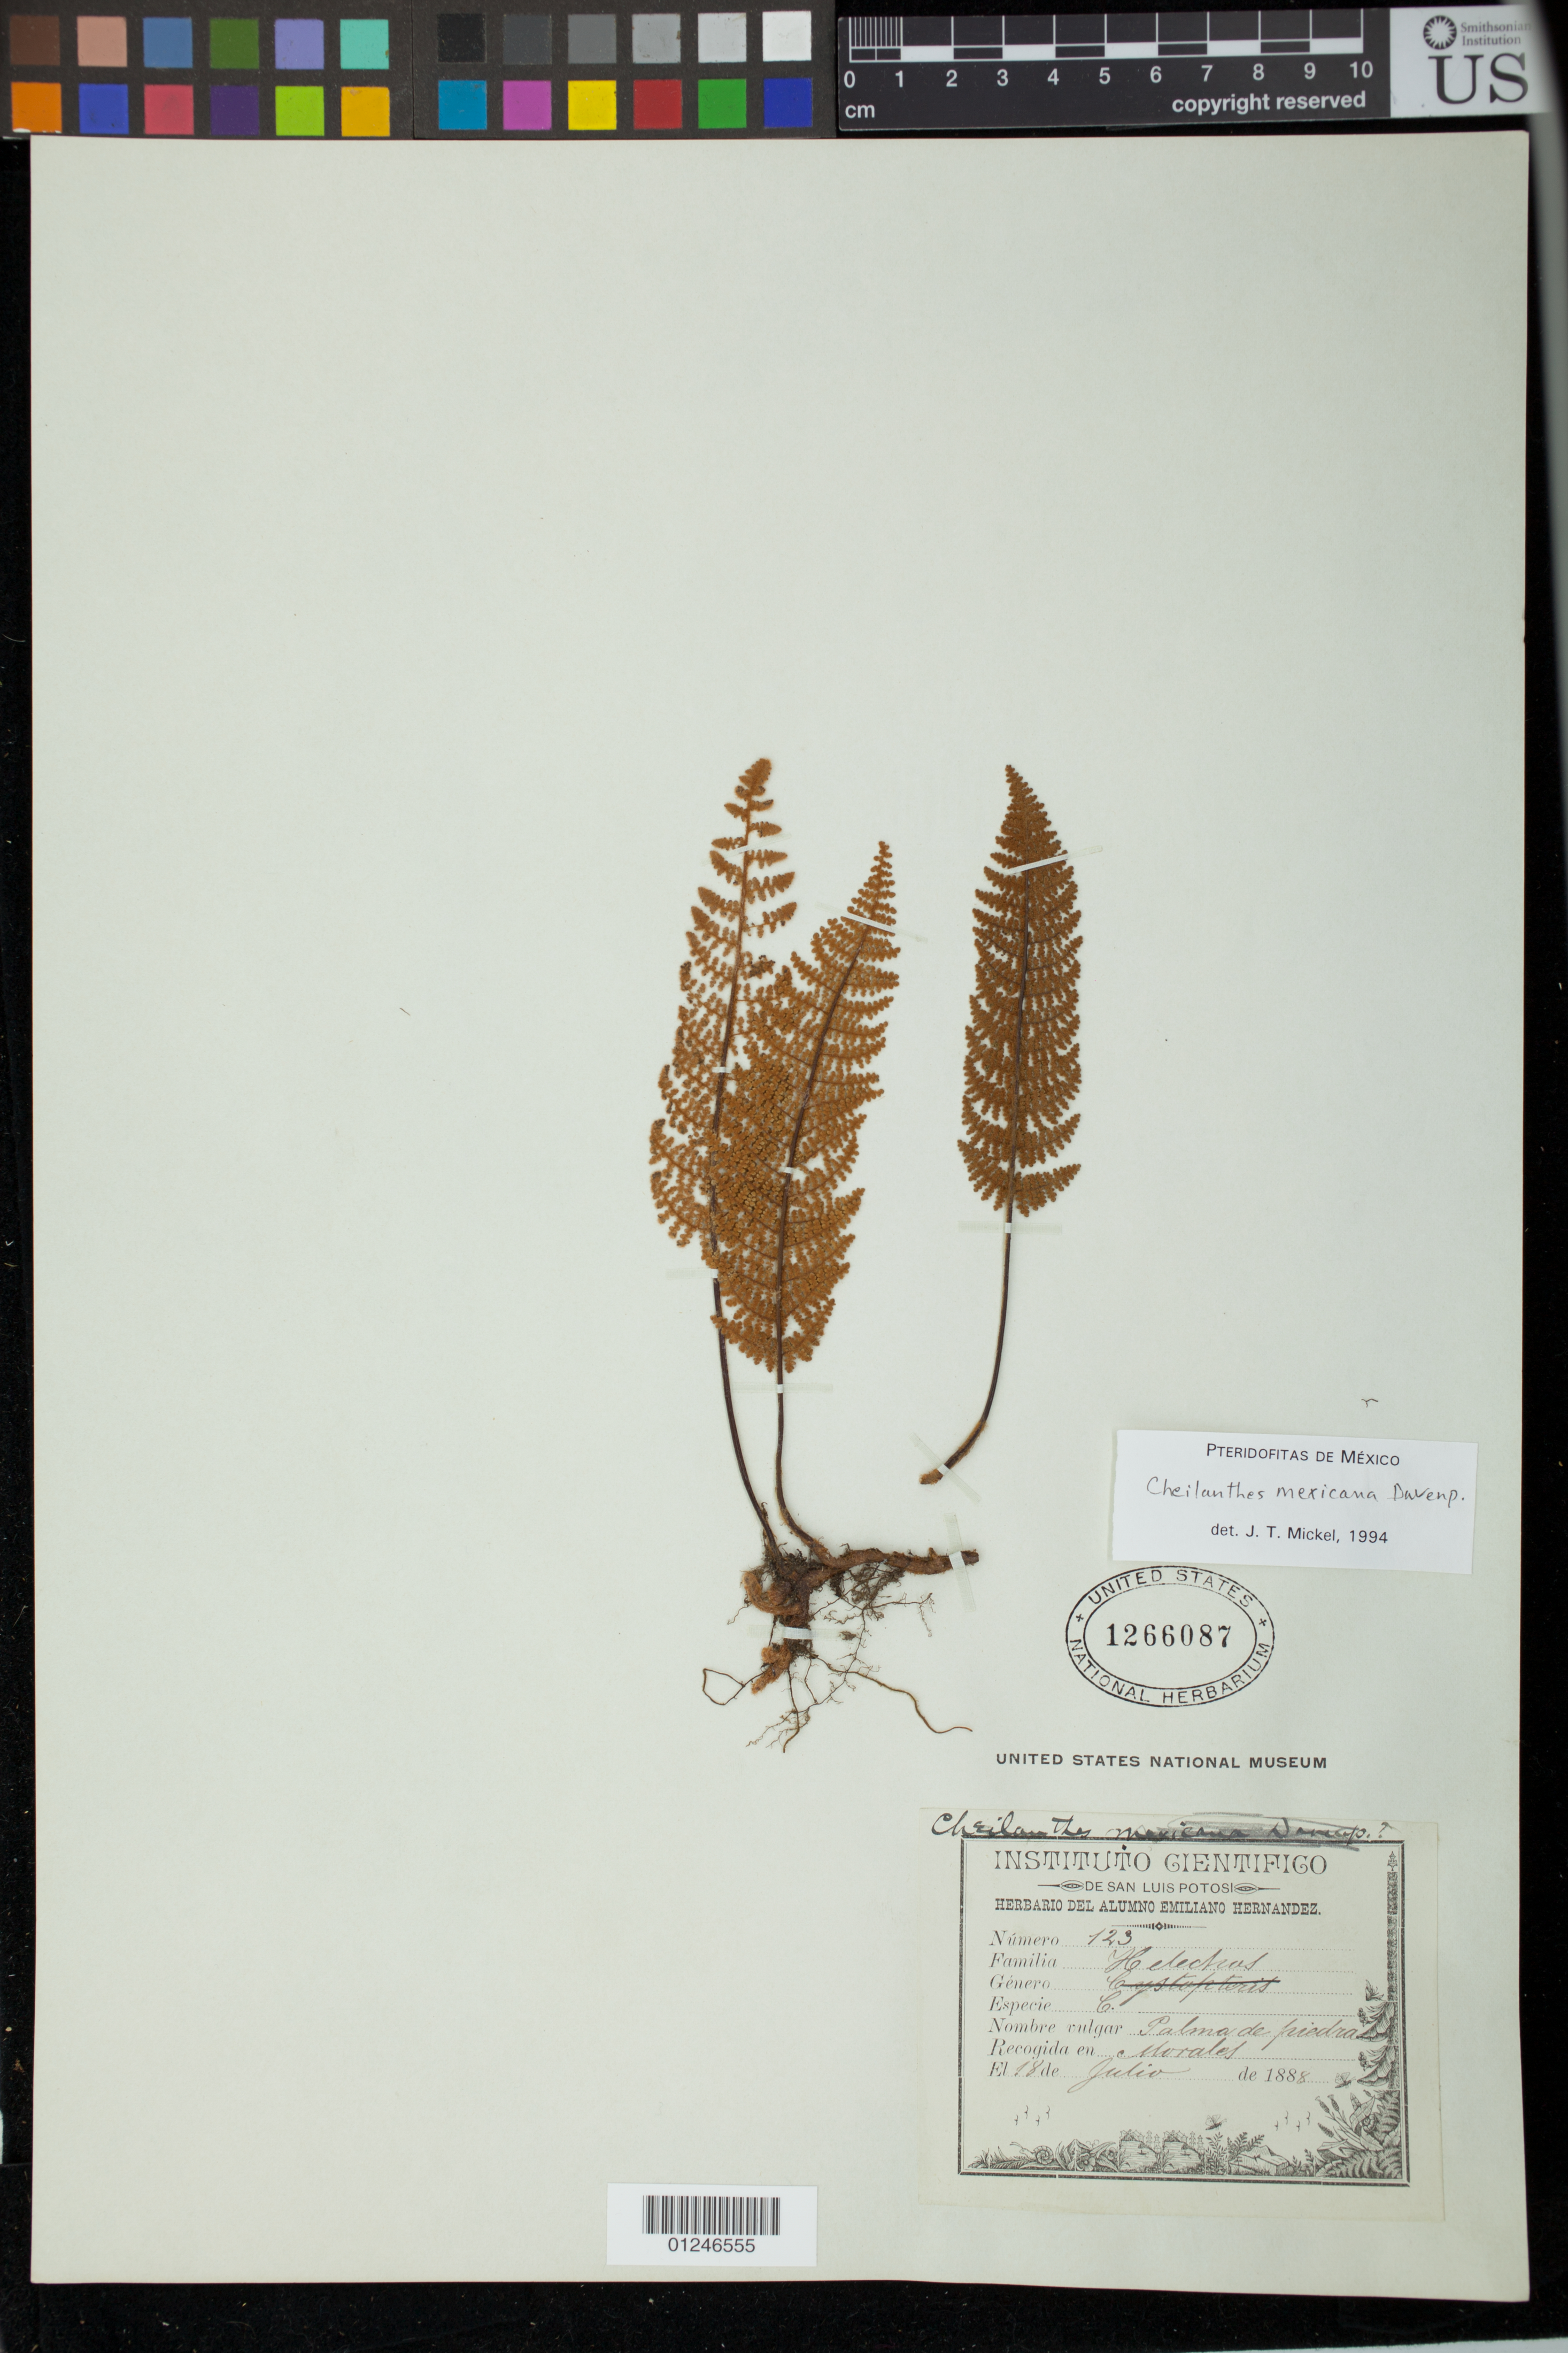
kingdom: Plantae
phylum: Tracheophyta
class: Polypodiopsida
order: Polypodiales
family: Pteridaceae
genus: Myriopteris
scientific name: Myriopteris mexicana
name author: (Davenp.) Grusz & Windham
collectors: E. Martinez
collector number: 123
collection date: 1888-07-18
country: México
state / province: San Luis Potosí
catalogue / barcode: US 1266087